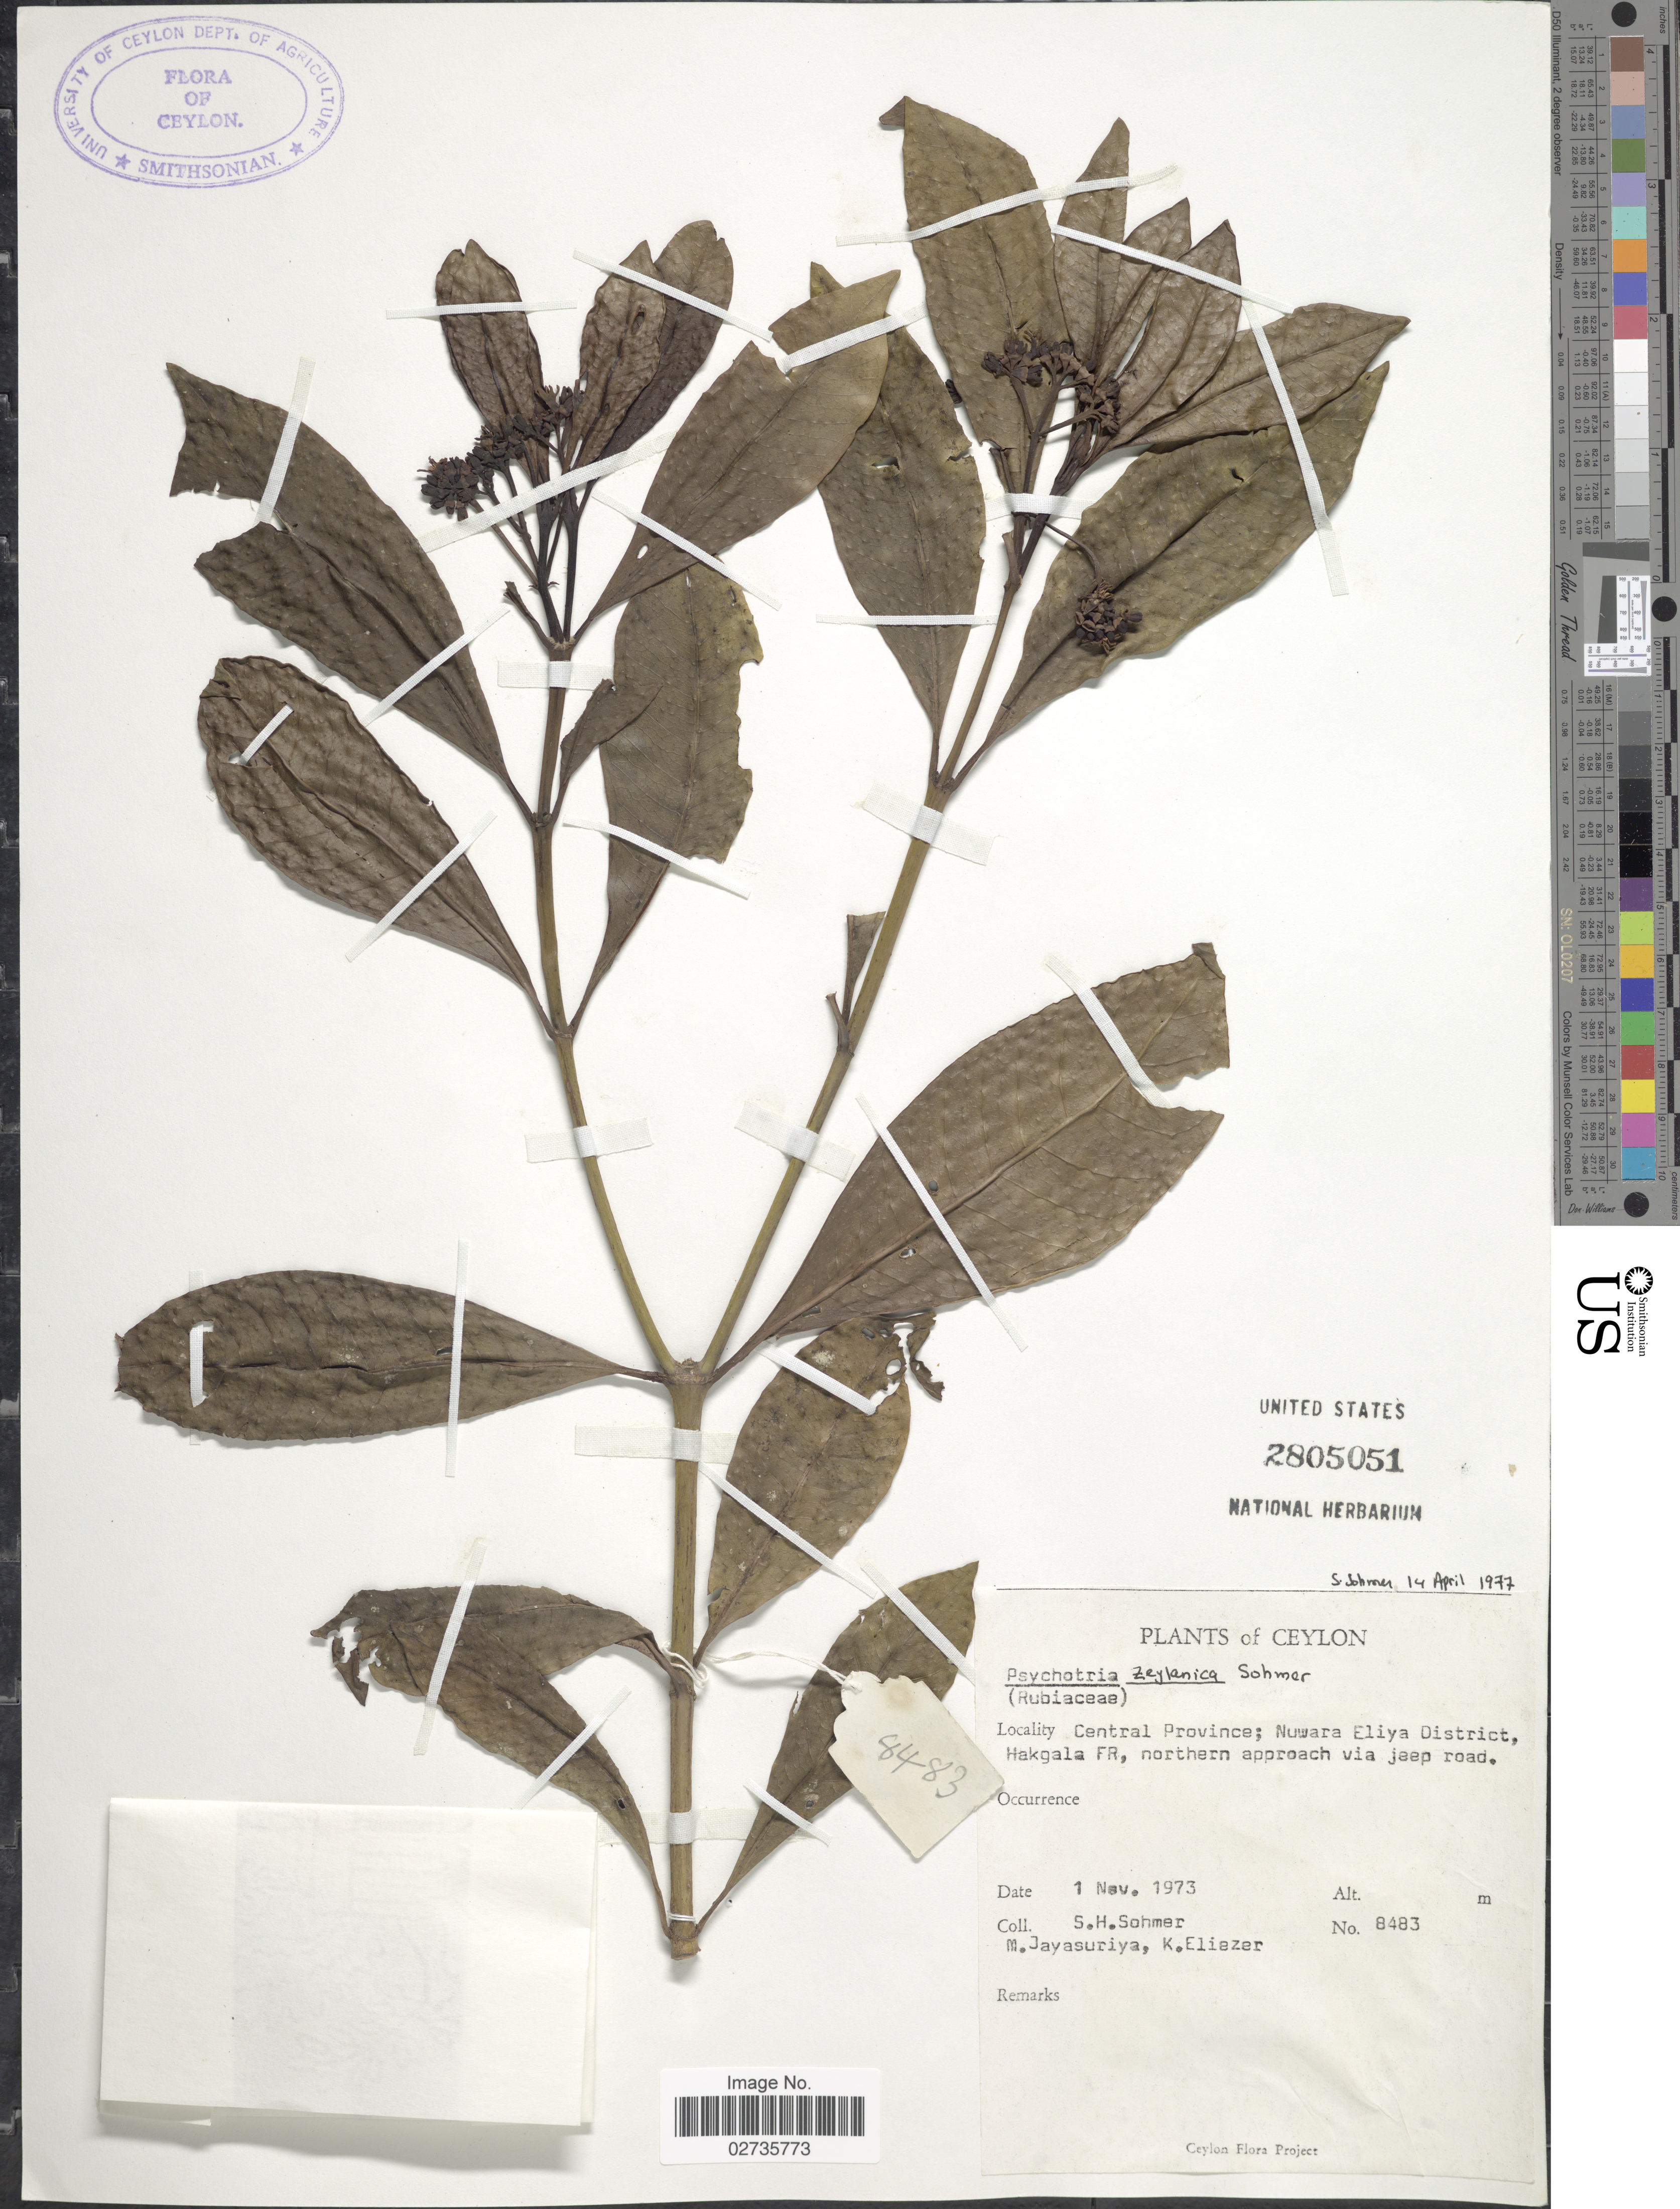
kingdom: Plantae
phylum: Tracheophyta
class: Magnoliopsida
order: Gentianales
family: Rubiaceae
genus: Psychotria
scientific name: Psychotria zeylanica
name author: Sohmer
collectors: S. H. Sohmer, M. Jayasuriya & K. Eliezer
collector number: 8483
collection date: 1973-11-01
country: Sri Lanka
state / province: Central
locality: Ceylon, Nuwara Eliya District, Hakgala FR, northern approach via jeep road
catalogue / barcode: US 2805051